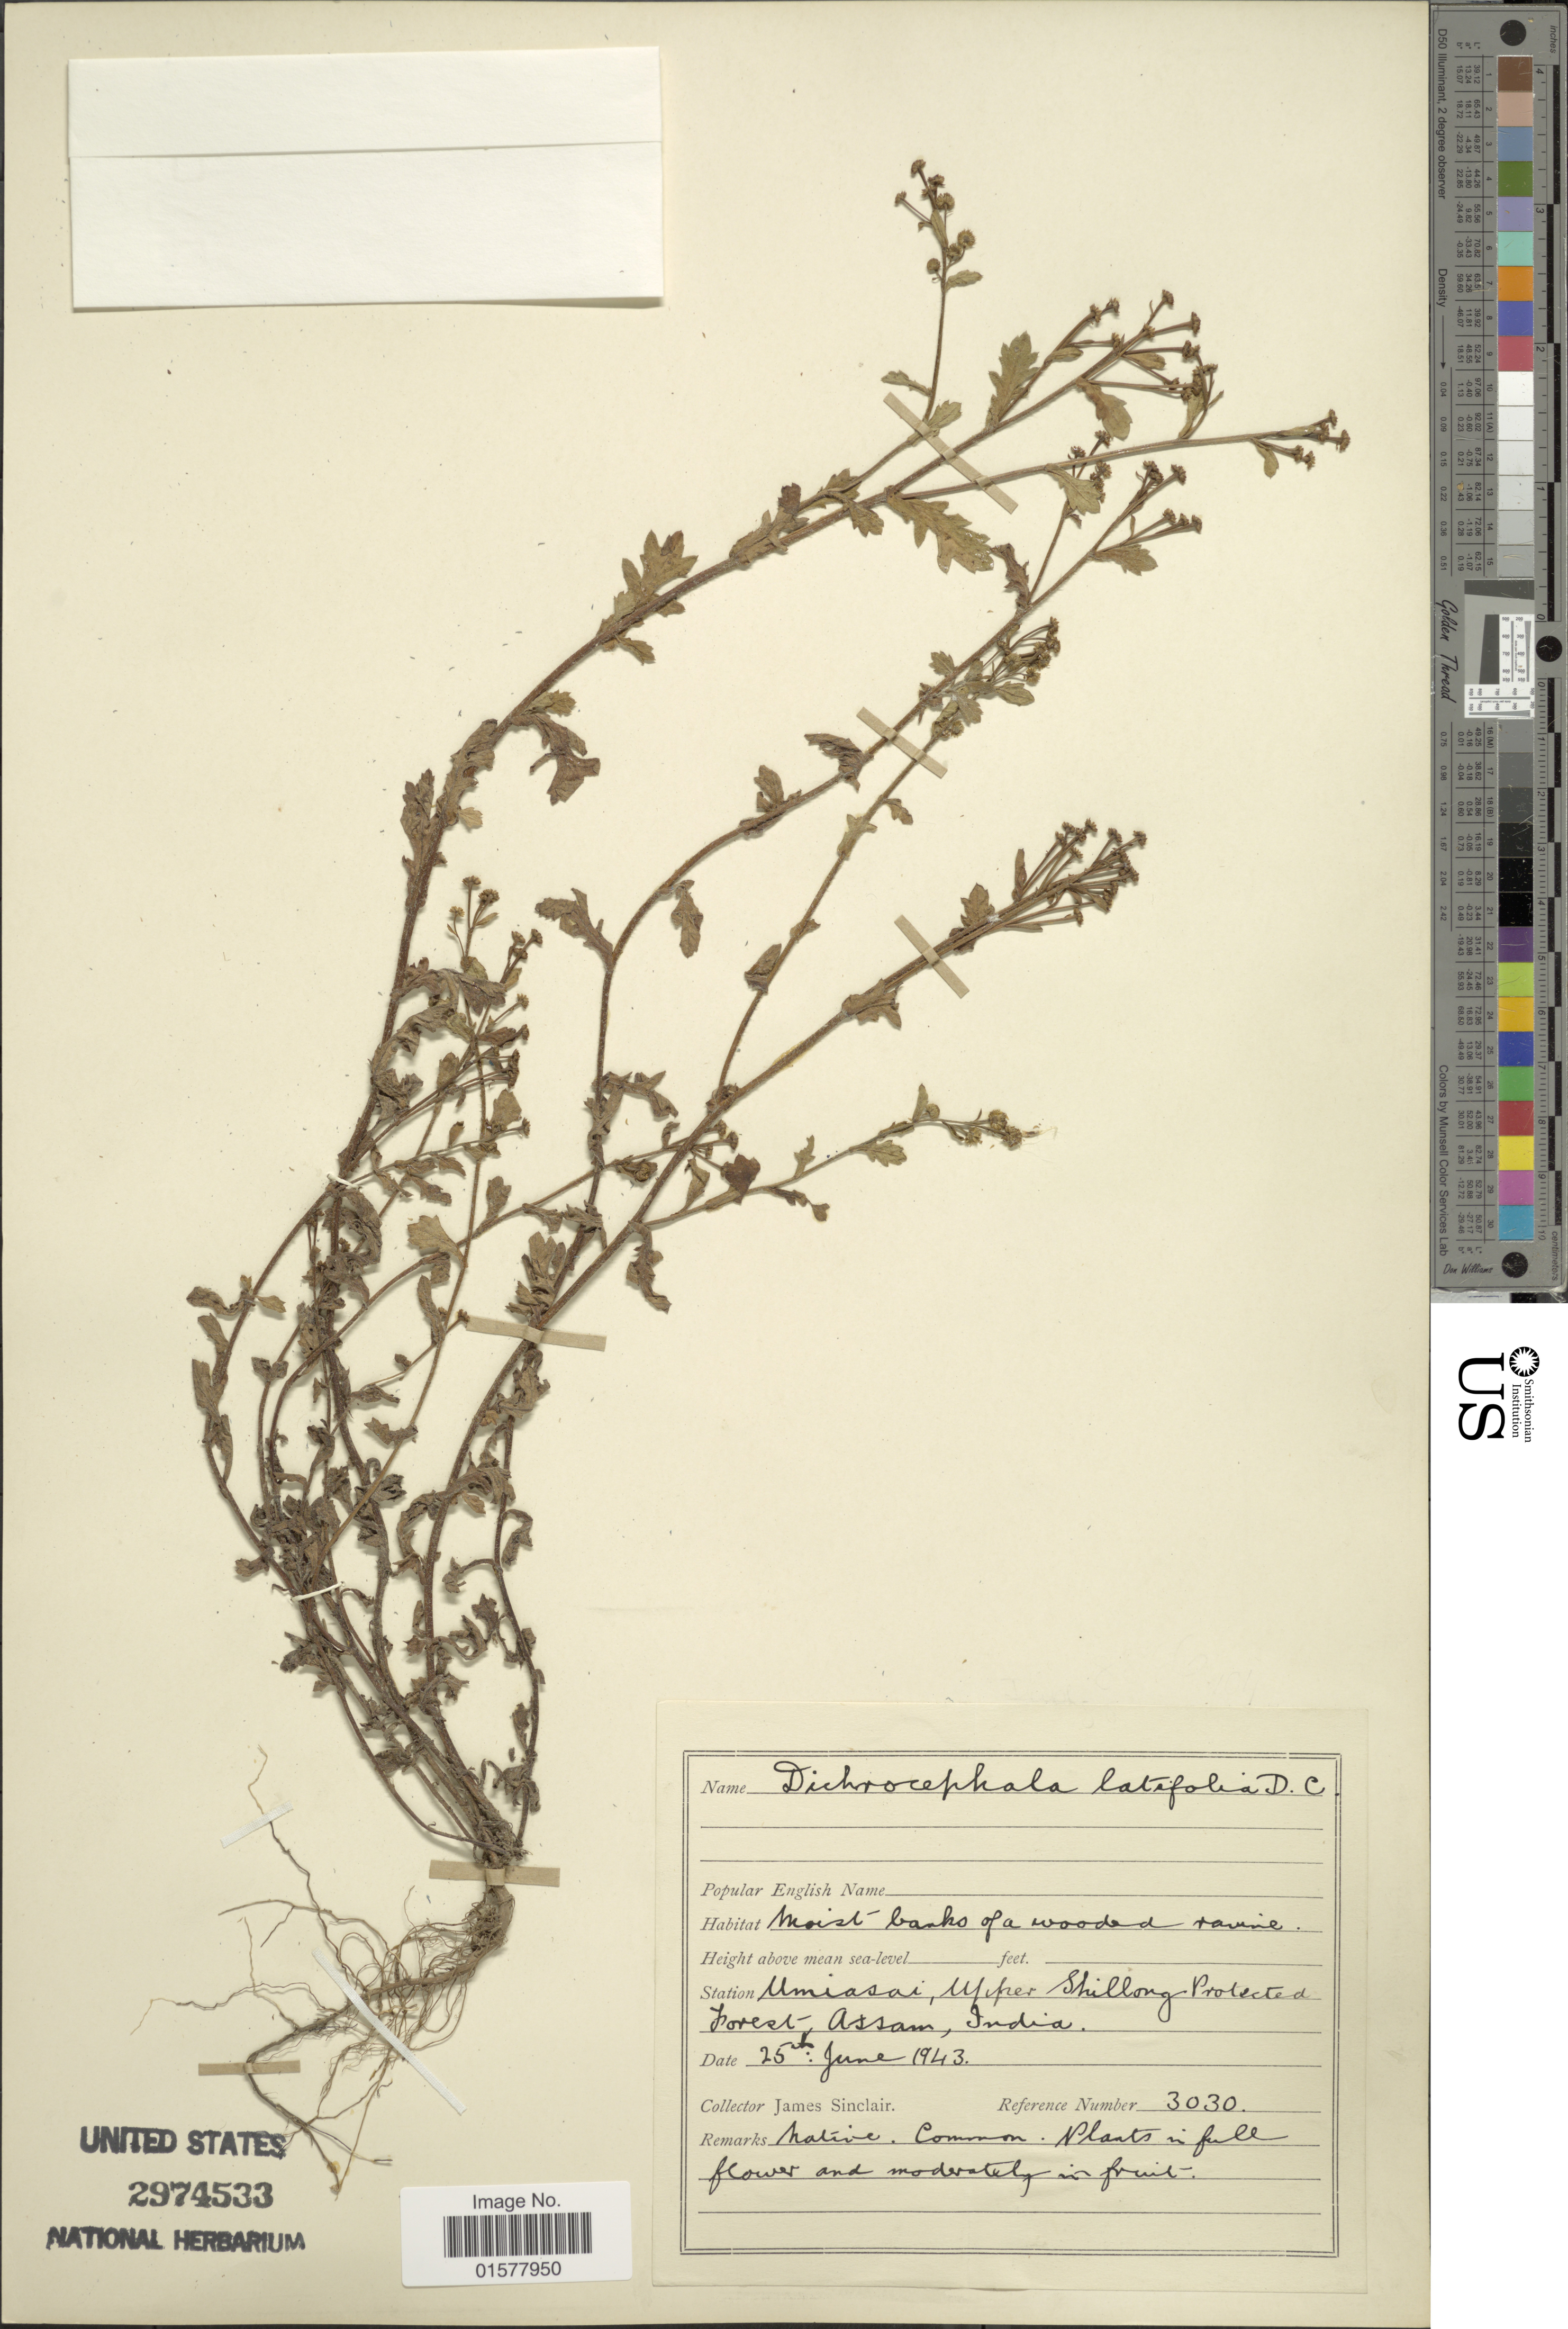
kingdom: Plantae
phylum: Tracheophyta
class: Magnoliopsida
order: Asterales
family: Asteraceae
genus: Dichrocephala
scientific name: Dichrocephala integrifolia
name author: (L. f.) Kuntze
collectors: J. Sinclair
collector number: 3030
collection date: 1943-06-25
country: India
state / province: Meghalaya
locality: Umiasai, upper Shillong Protected Forest Assam, India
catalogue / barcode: US 2974533